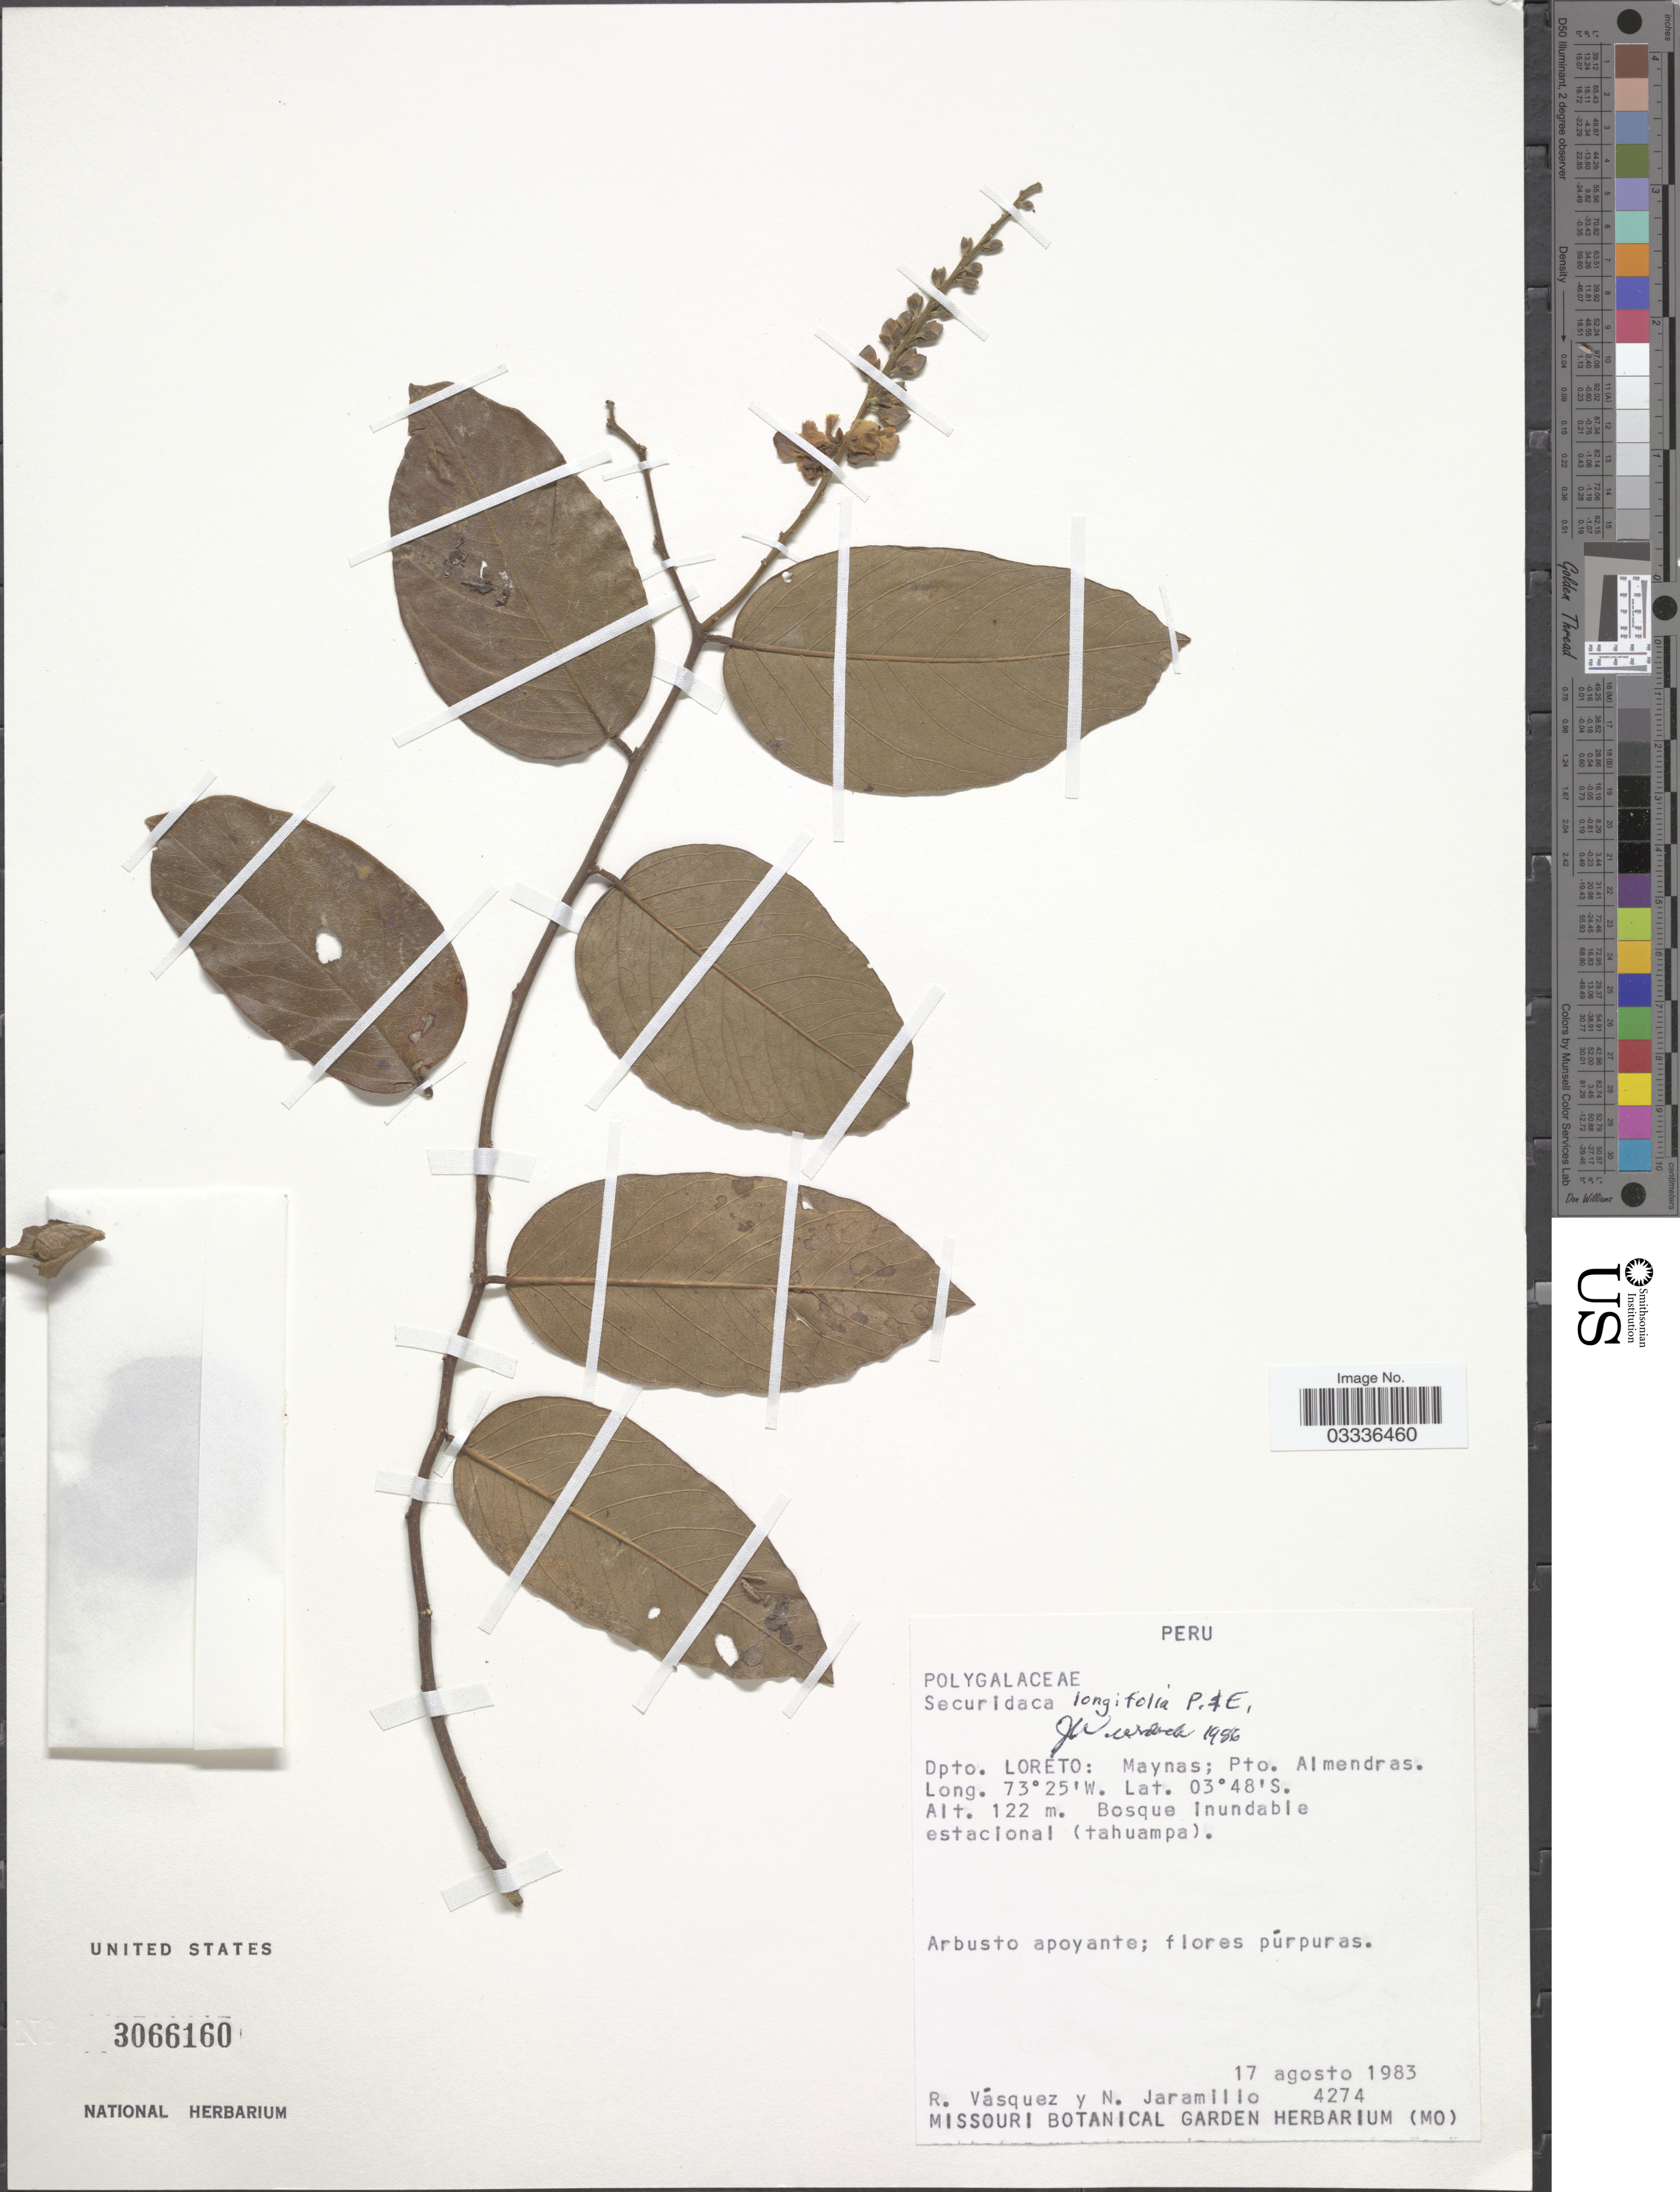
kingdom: Plantae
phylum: Tracheophyta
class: Magnoliopsida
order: Fabales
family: Polygalaceae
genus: Securidaca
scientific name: Securidaca longifolia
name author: Poepp. & Endl.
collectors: R. Vásquez & N. Jaramillo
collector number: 4274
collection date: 1983-08-17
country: Peru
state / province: Loreto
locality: Dpto. Loreto: Maynas; Pto. Almendras.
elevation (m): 122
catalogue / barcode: US 3066160